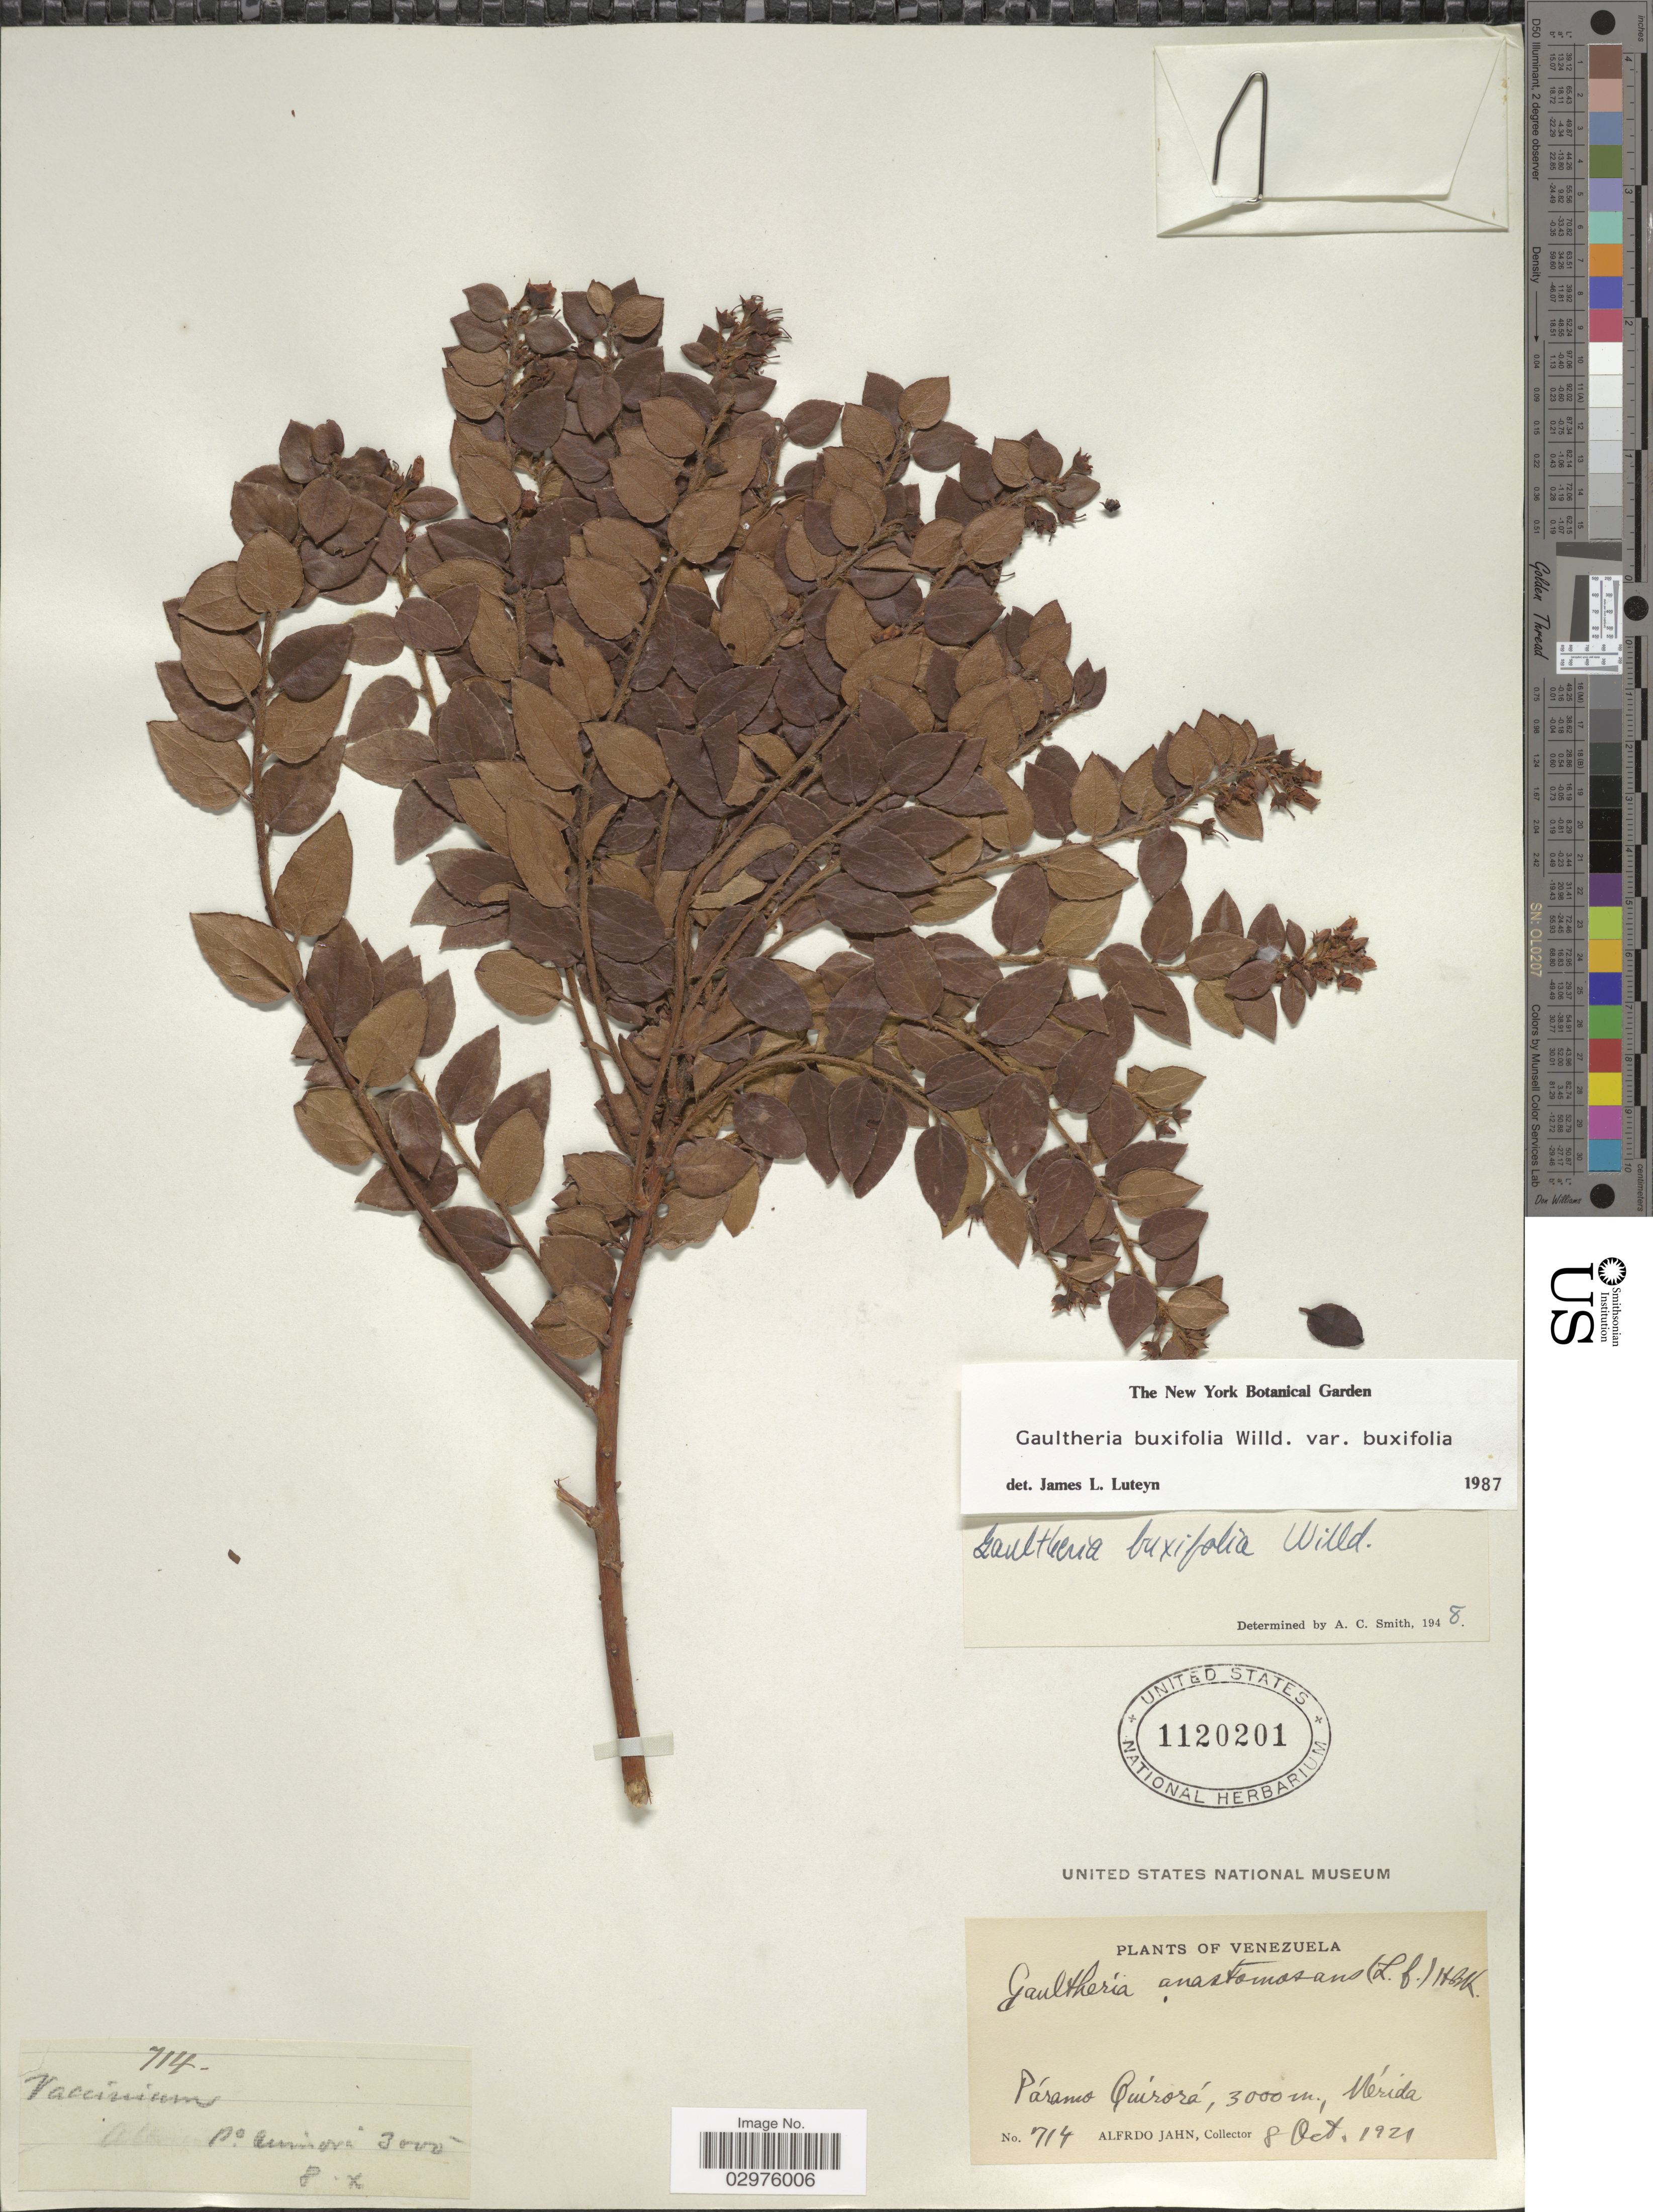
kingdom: Plantae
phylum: Tracheophyta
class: Magnoliopsida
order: Ericales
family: Ericaceae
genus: Gaultheria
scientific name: Gaultheria buxifolia var. buxifolia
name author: Willd.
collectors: A. Jahn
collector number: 714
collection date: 1921-10-08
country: Venezuela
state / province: Mérida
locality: Páramo Quirorá, Mérida.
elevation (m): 3000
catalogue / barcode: US 1120201